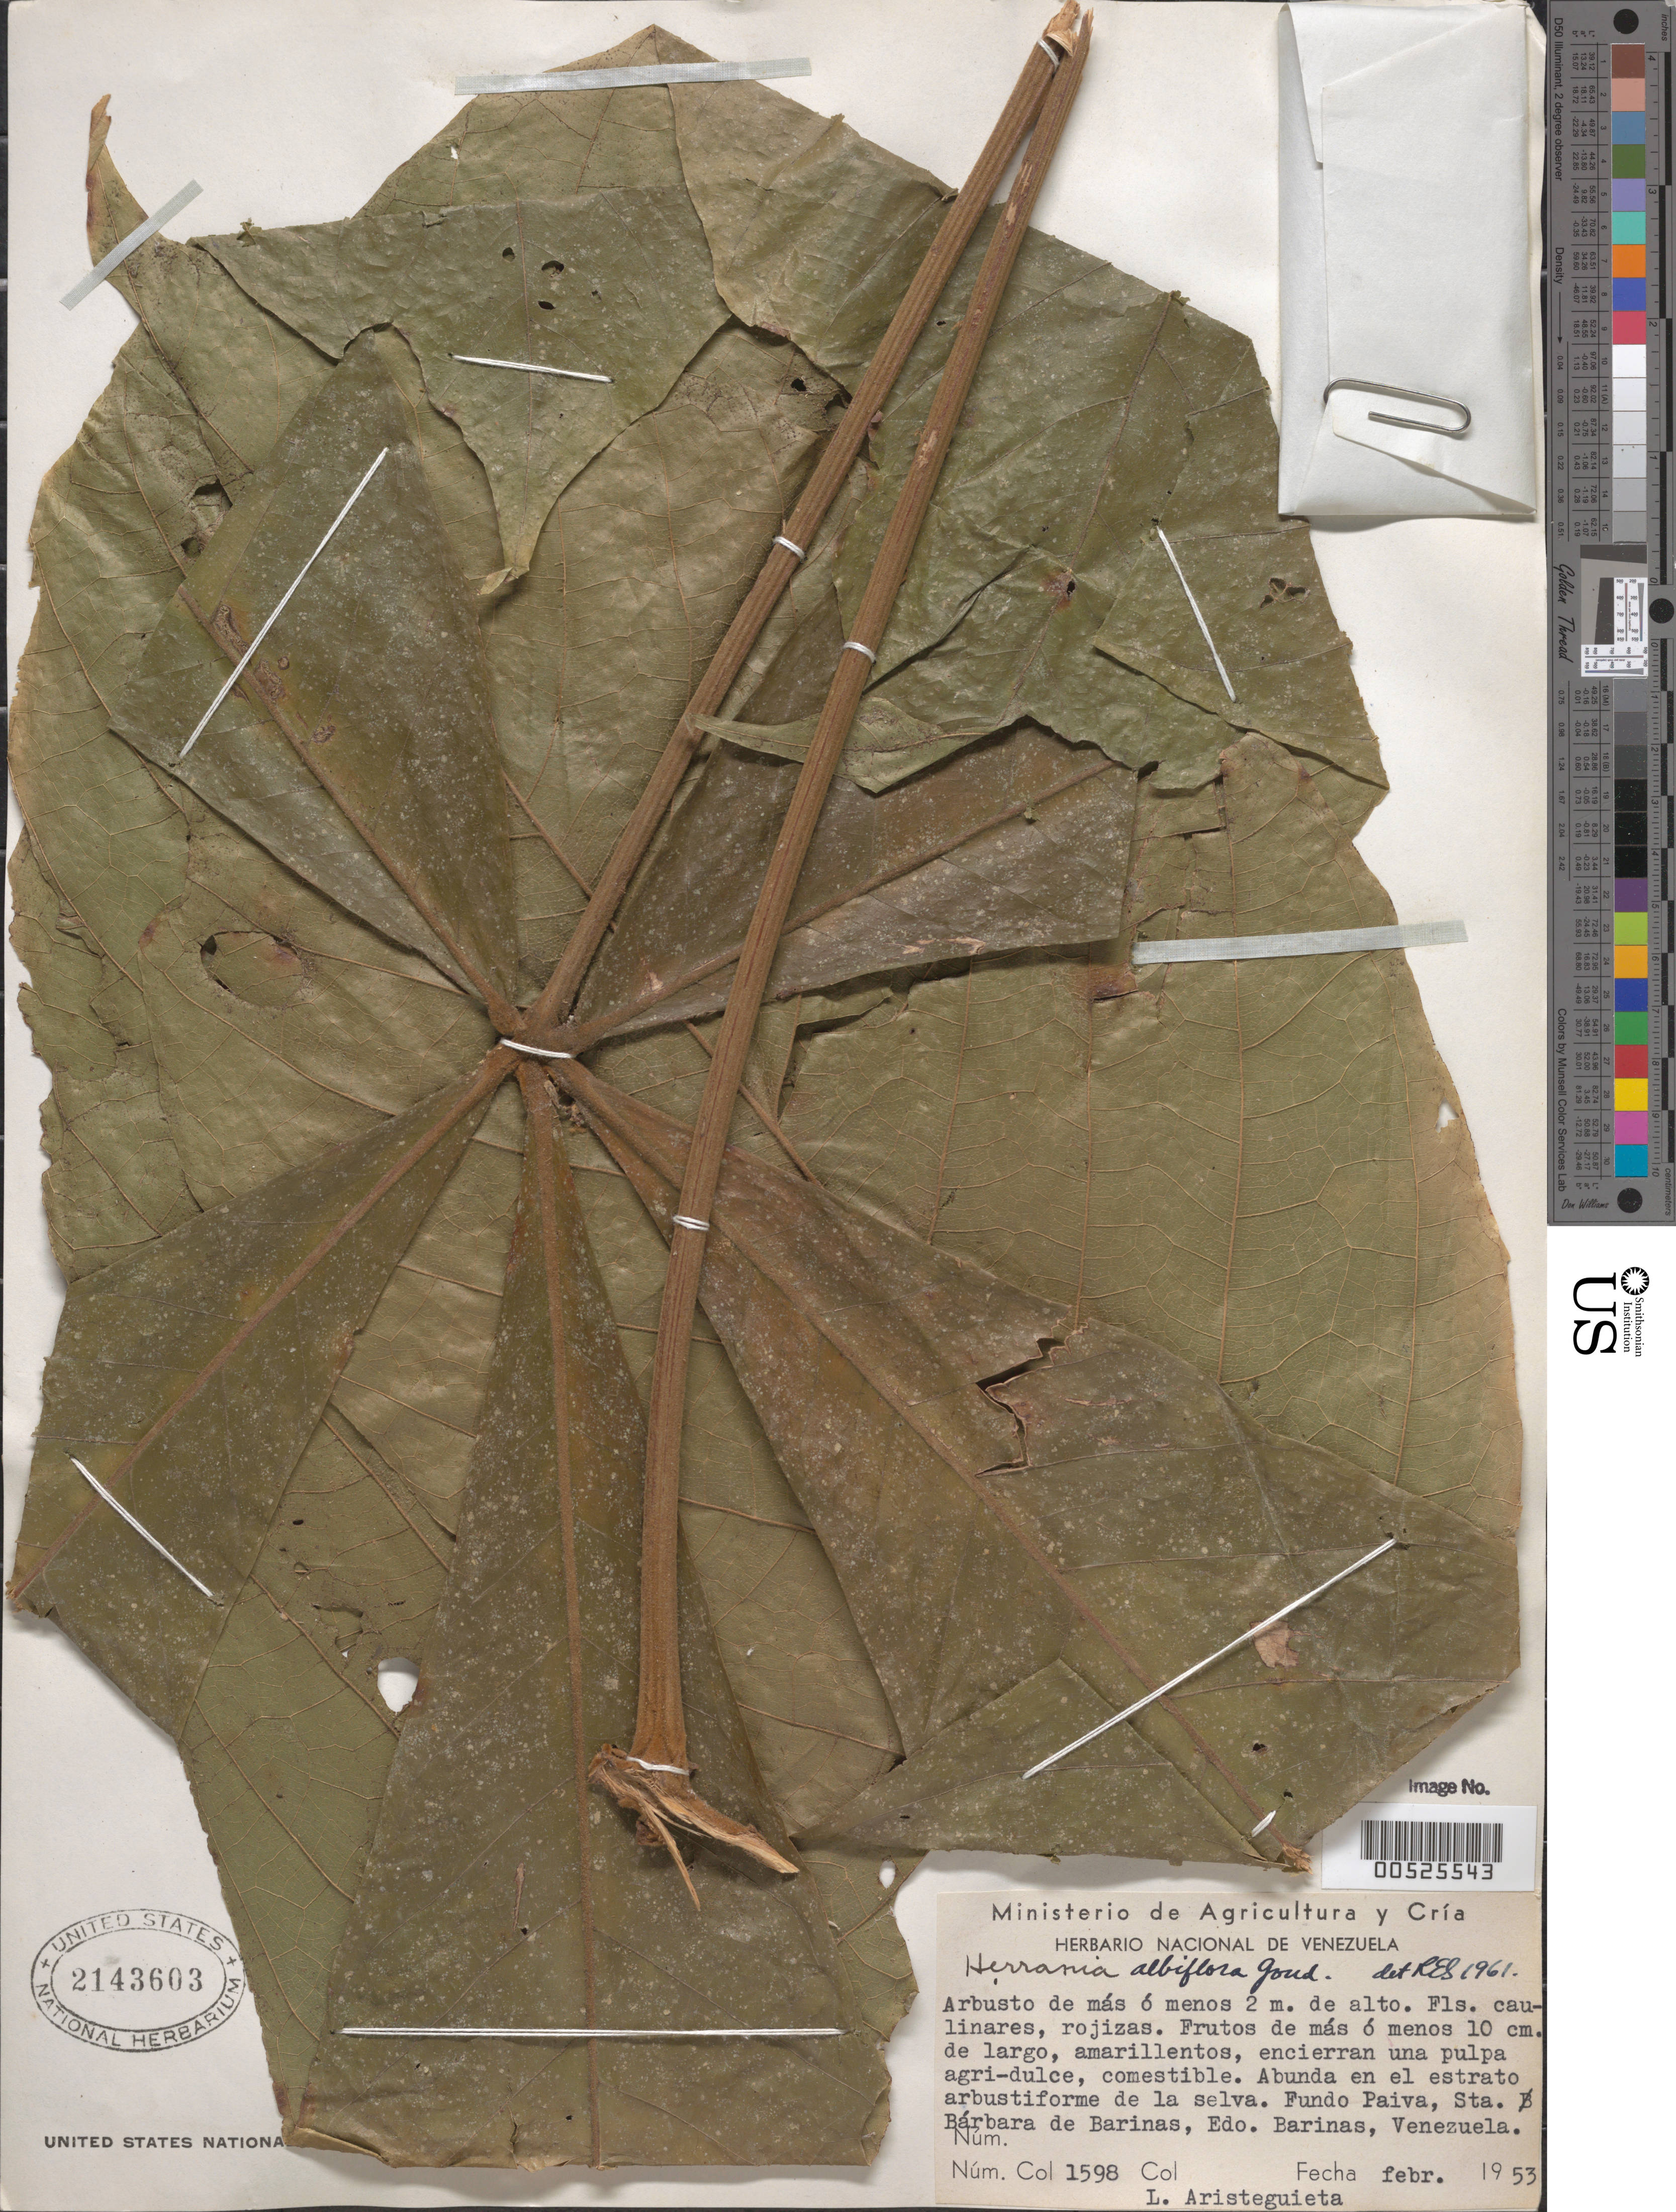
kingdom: Plantae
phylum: Tracheophyta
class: Magnoliopsida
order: Malvales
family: Malvaceae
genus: Theobroma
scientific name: Theobroma umbraticum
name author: (R.E. Schult.) Colli-Silva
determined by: Dorr, L. J., (BOT), Smithsonian Institution - National Museum of Natural History (UNITED STATES)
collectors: L. Aristeguieta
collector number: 1598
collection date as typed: Feb 1953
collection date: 1953-02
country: Venezuela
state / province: Barinas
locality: Fundo Paiva, Sta. Bárbara de Barinas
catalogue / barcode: US 2143603